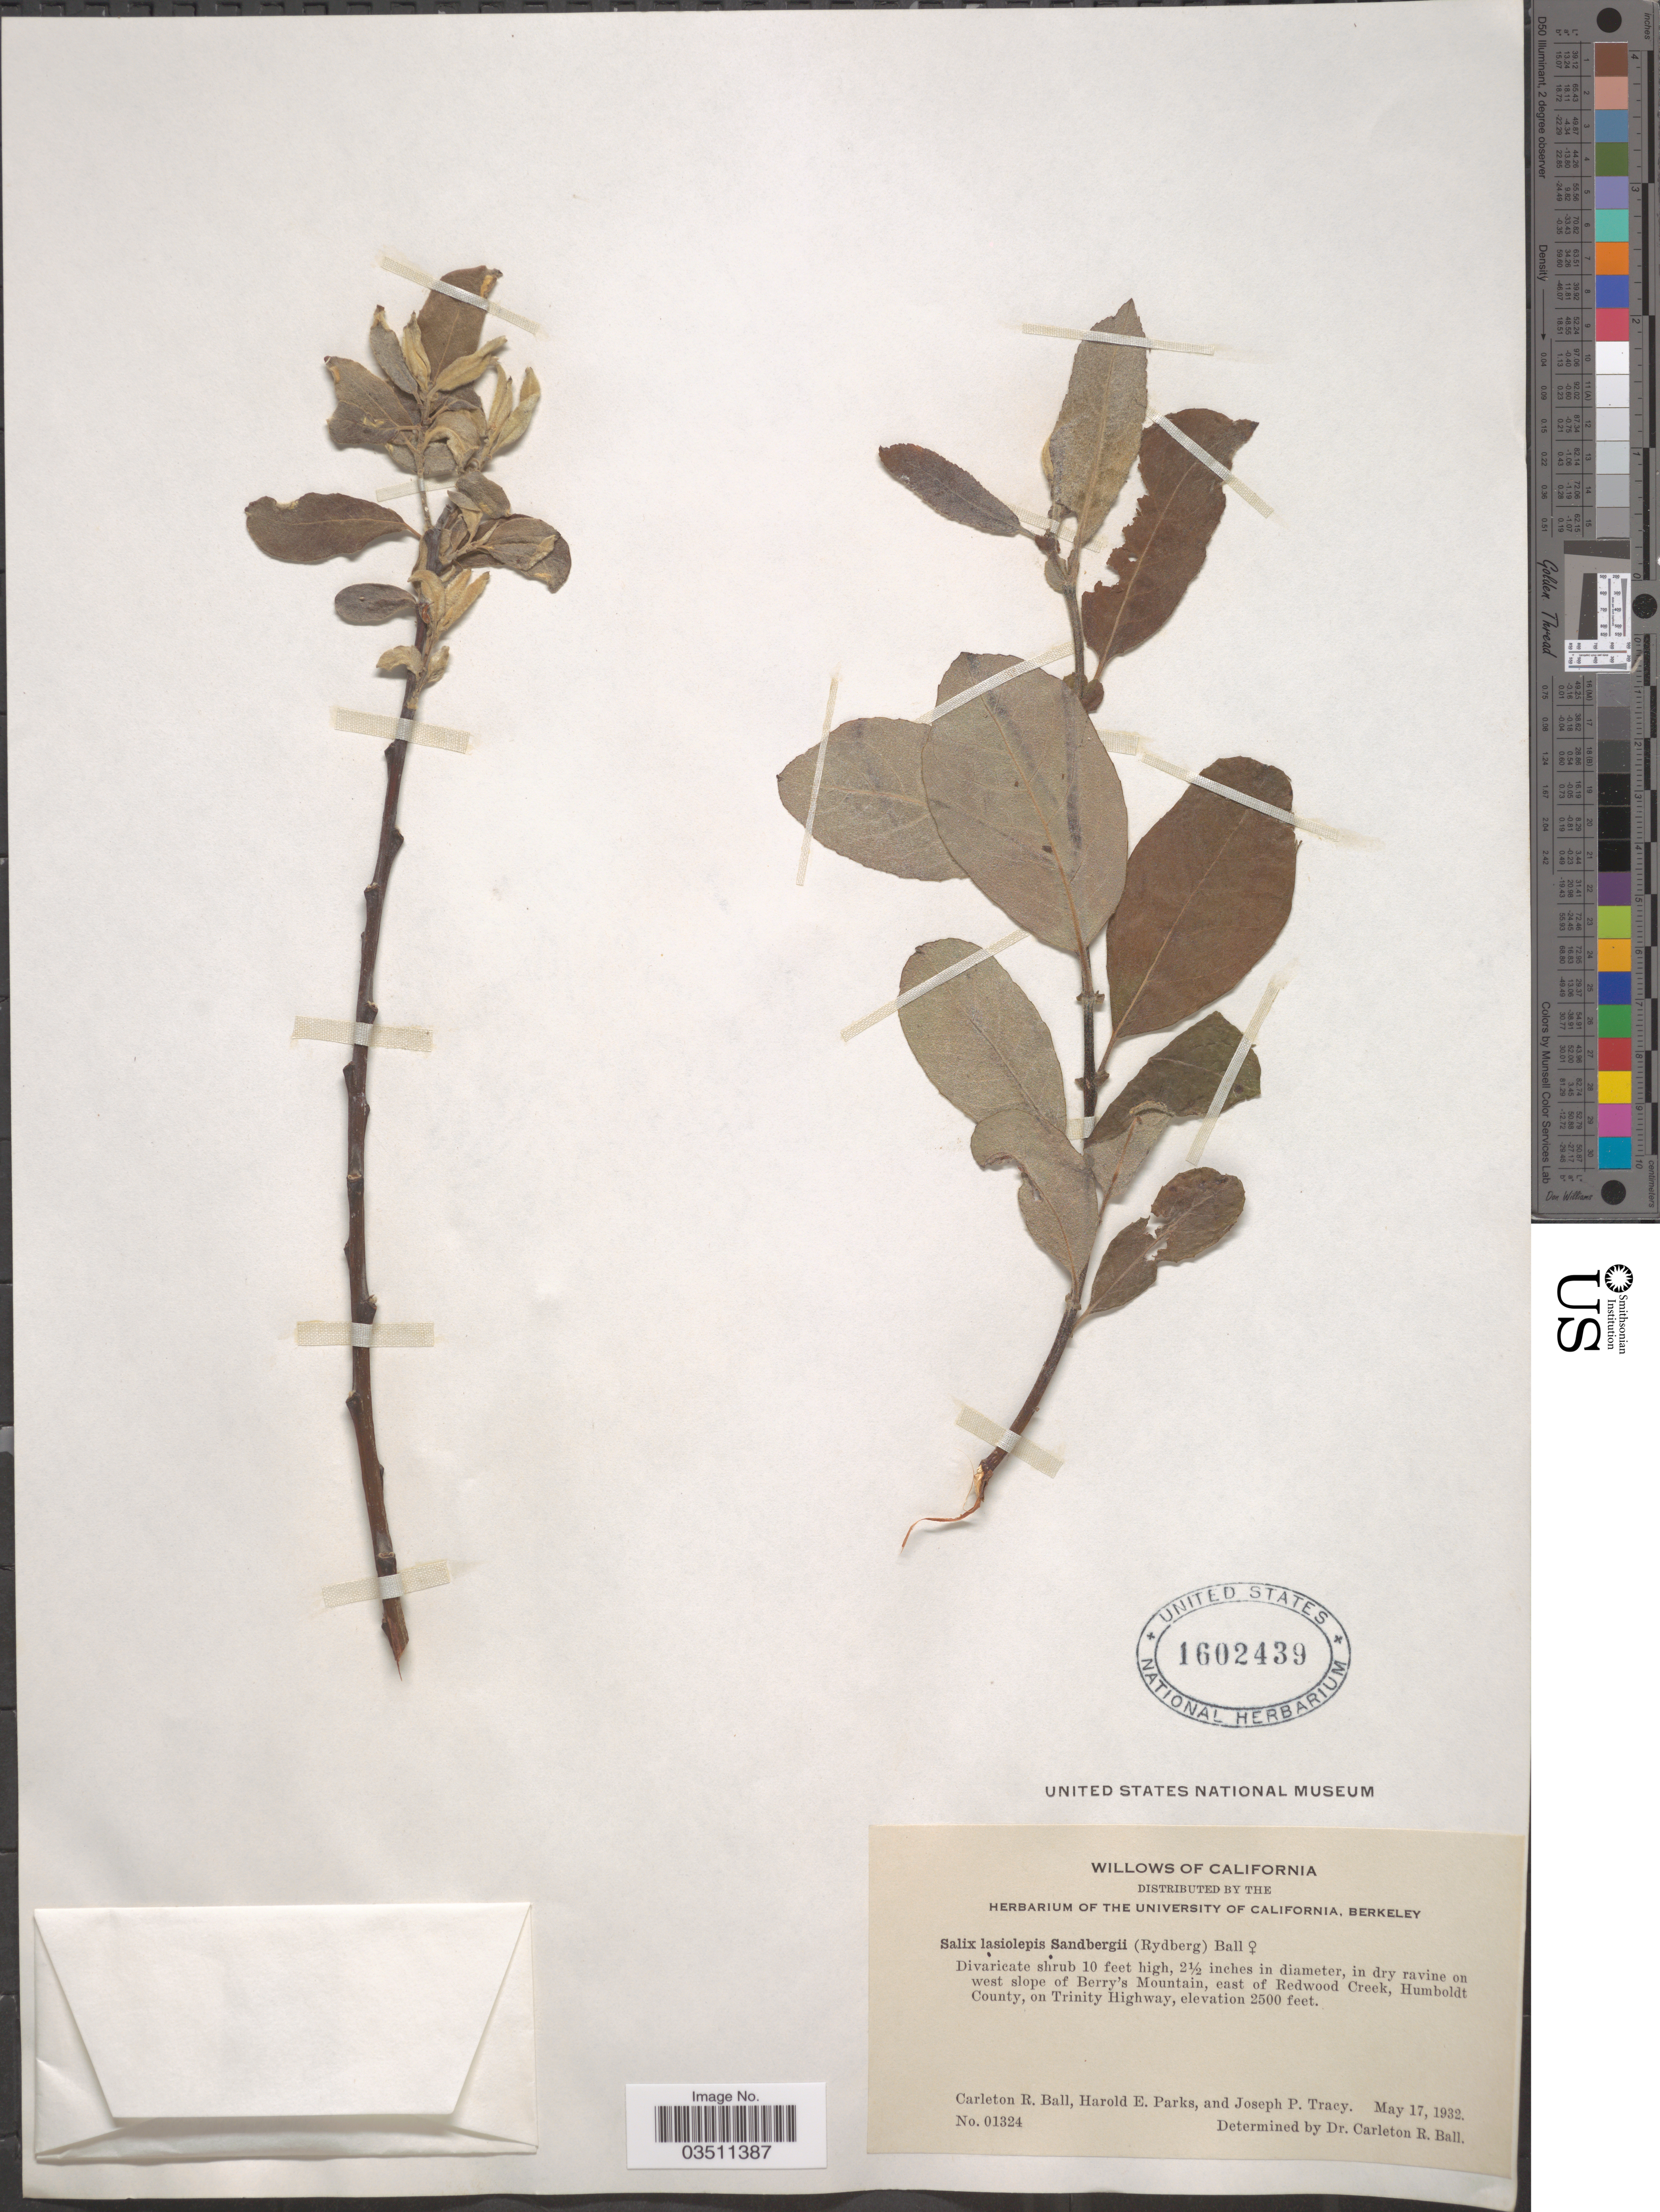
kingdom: Plantae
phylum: Tracheophyta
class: Magnoliopsida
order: Malpighiales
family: Salicaceae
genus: Salix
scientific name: Salix lasiolepis var. sandbergii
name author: (Rydb.) C.R. Ball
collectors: C. R. Ball, H. E. Parks & J. Tracy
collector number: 01324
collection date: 1932-05-17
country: United States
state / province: California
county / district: Humboldt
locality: In dry ravine on west slope of Berry's Mountain, east of Redwood Creek, Humboldt County, on Trinity Highway.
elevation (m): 762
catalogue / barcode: US 1602439